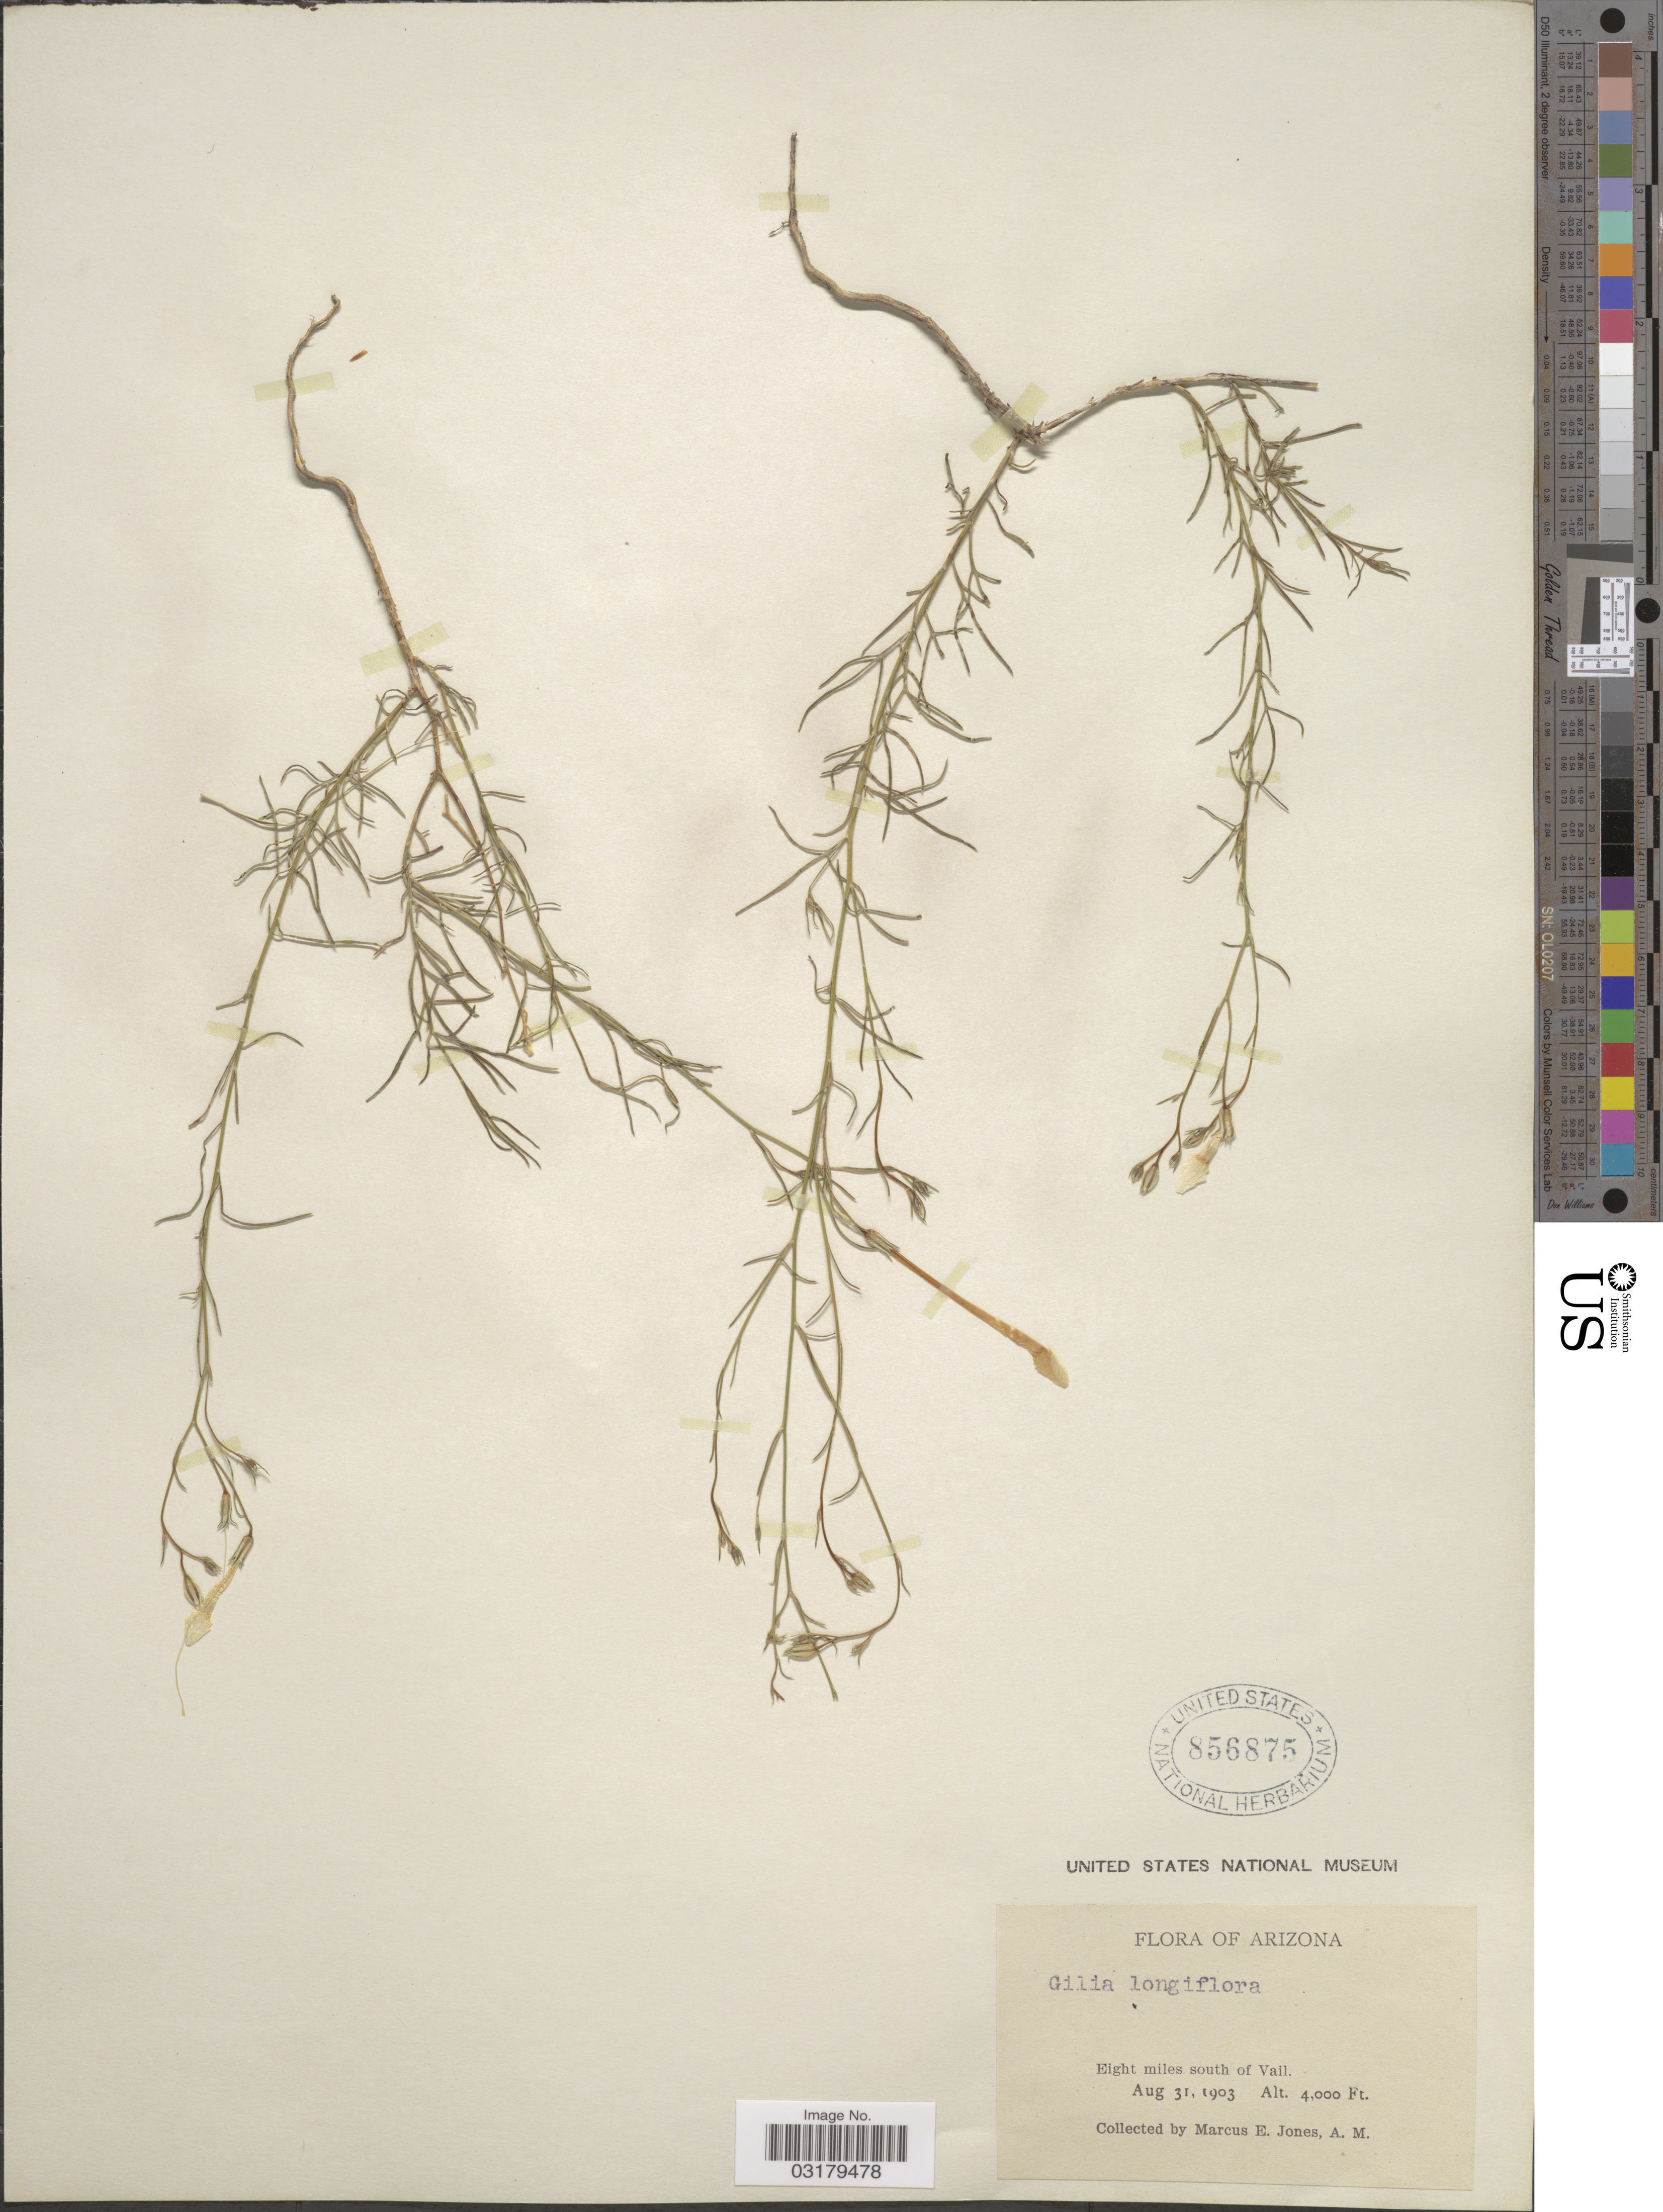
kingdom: Plantae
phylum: Tracheophyta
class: Magnoliopsida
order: Ericales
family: Polemoniaceae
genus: Ipomopsis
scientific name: Ipomopsis longiflora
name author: (Torr.) V.E. Grant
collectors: M. E. Jones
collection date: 1903-08-31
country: United States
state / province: Arizona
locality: Eight miles south of Vail.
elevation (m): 1219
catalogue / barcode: US 856875